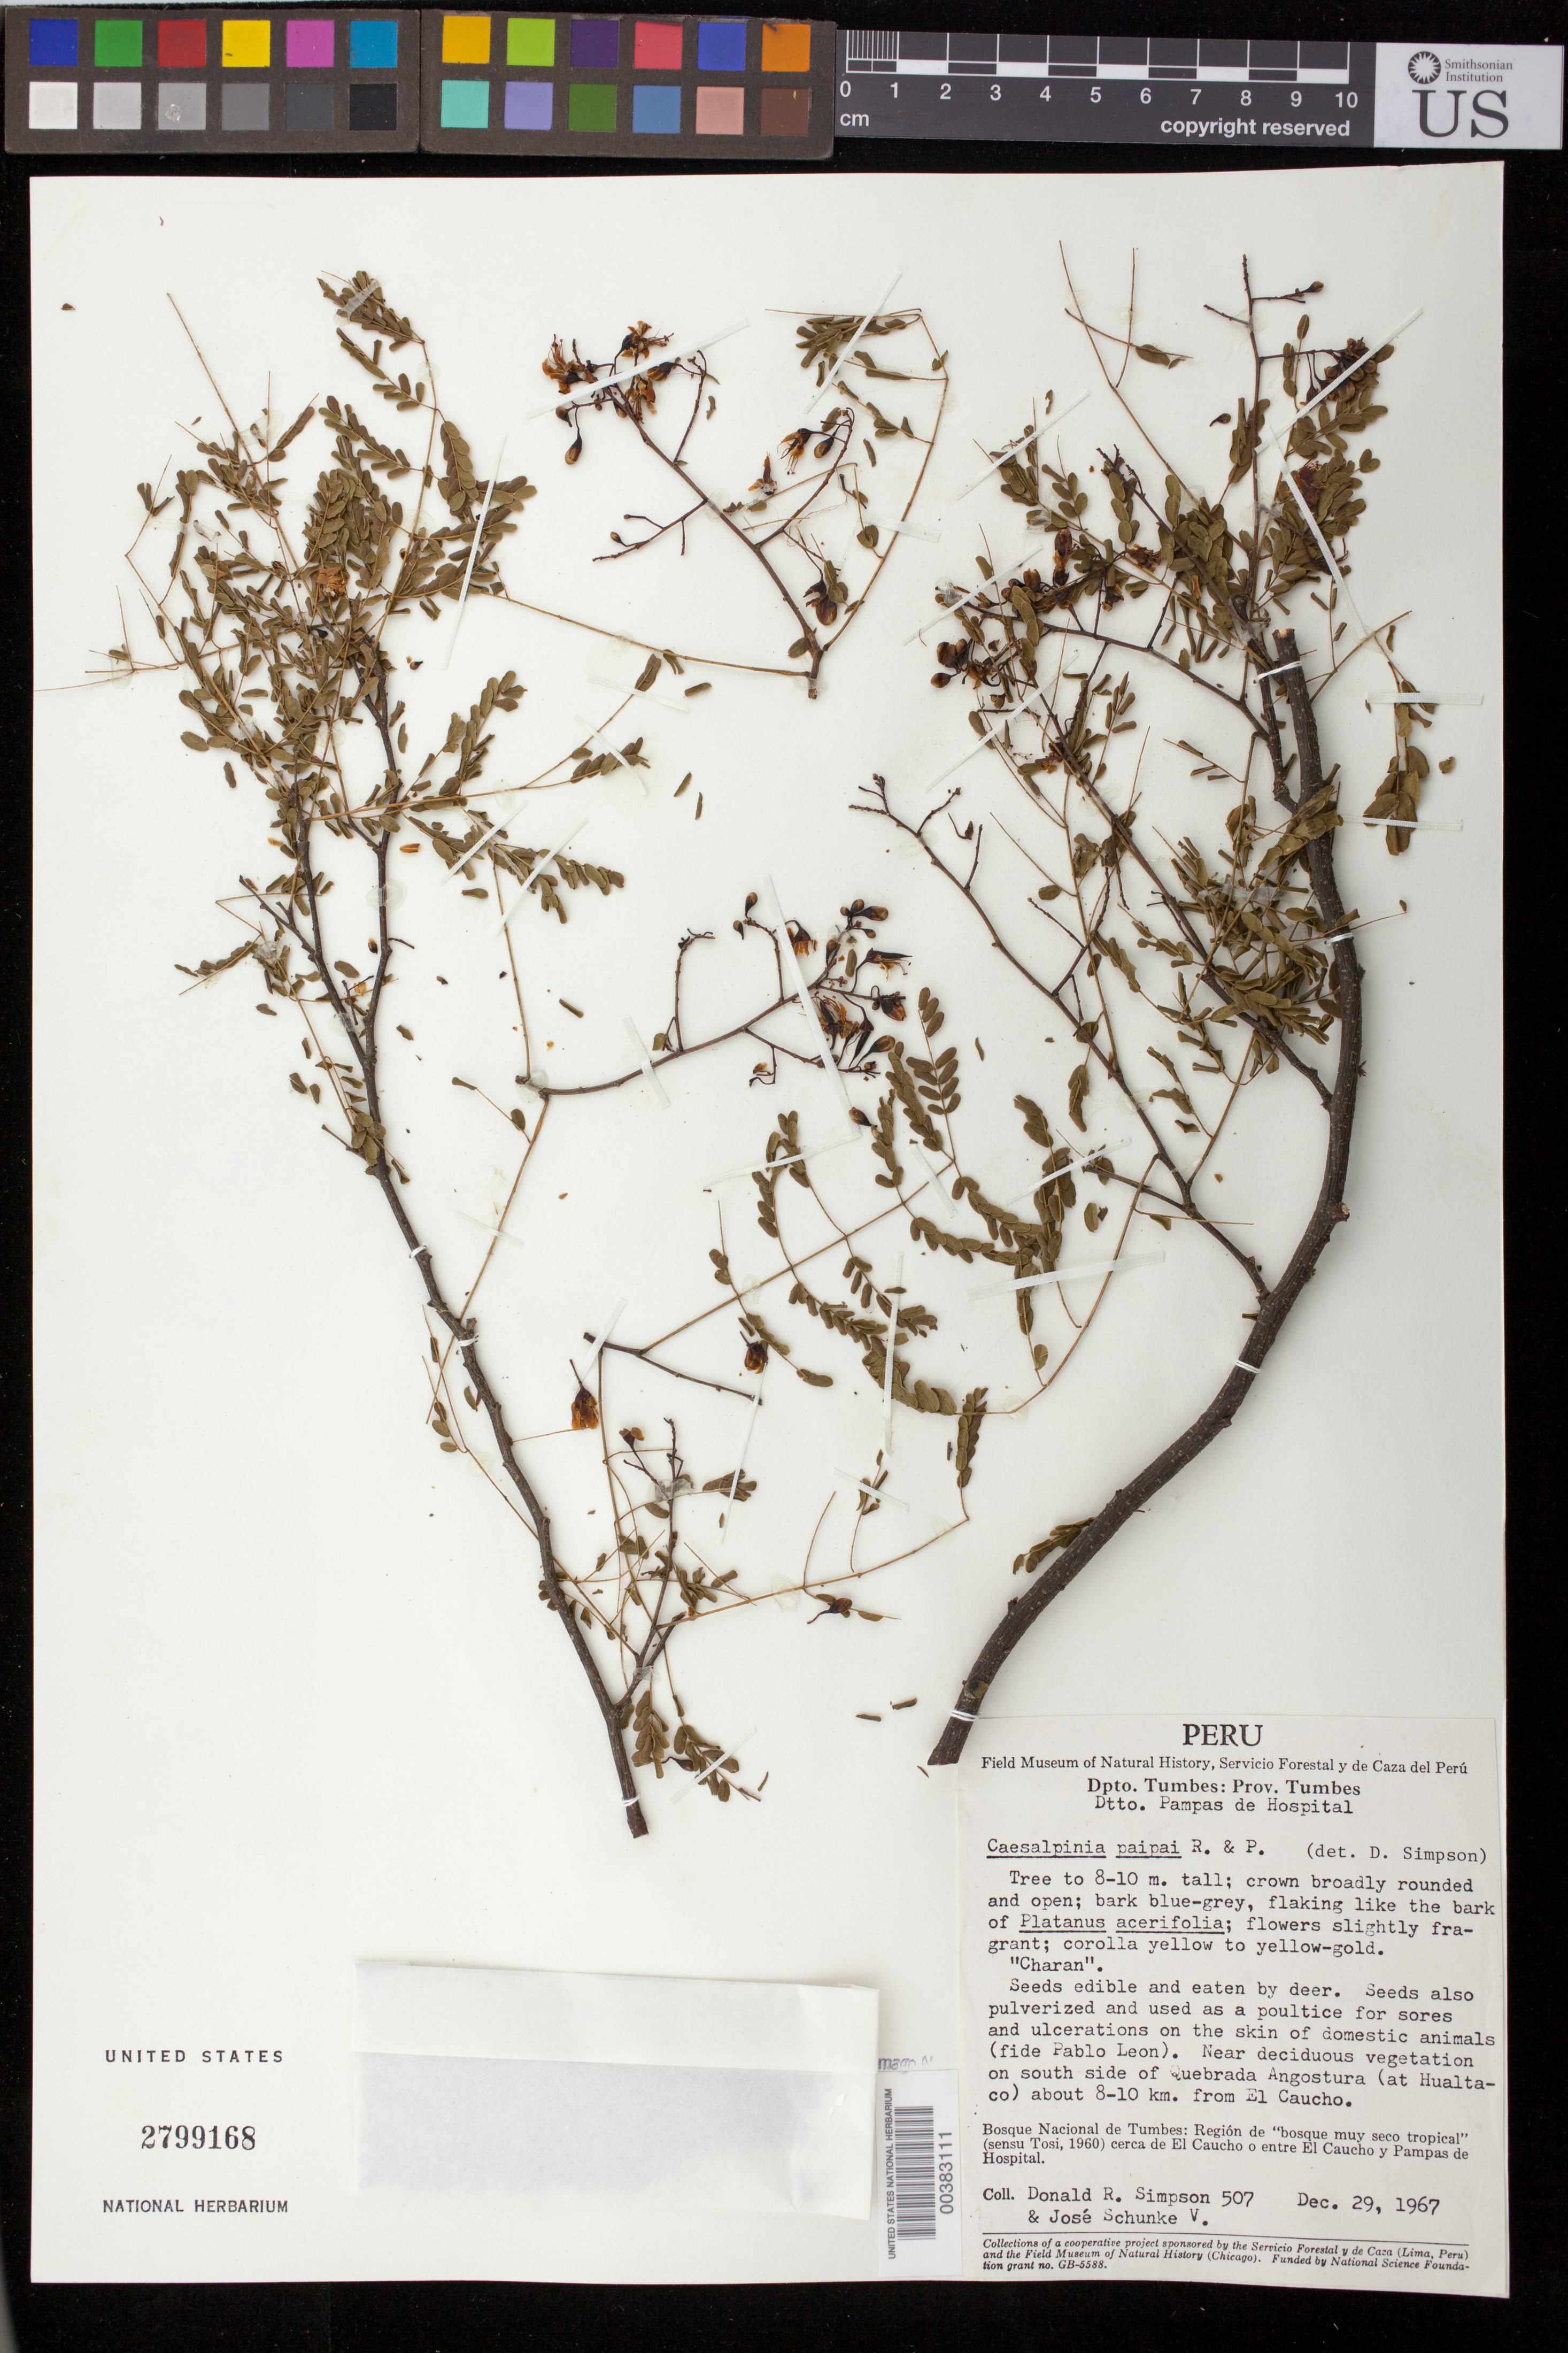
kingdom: Plantae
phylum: Tracheophyta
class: Magnoliopsida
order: Fabales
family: Fabaceae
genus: Libidibia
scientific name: Libidibia glabrata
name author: (Kunth) C. Cast. & G.P. Lewis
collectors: D. R. Simpson & J. M. Schunke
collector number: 507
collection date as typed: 29 Dec 1967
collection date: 1967-12-29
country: Peru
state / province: Tumbes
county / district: Tumbes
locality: South side of Quebrada Angostura (at Hualtaco) about 8-10 km from El Caucho; Bosque Nacional de Tumbes: cerca de El Caucho o entre El Caucho y Pampas de Hospital; Dtto. Pampas de Hospital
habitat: Bosque muy seco tropical, near deciduous vegetation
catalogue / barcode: US 2799168